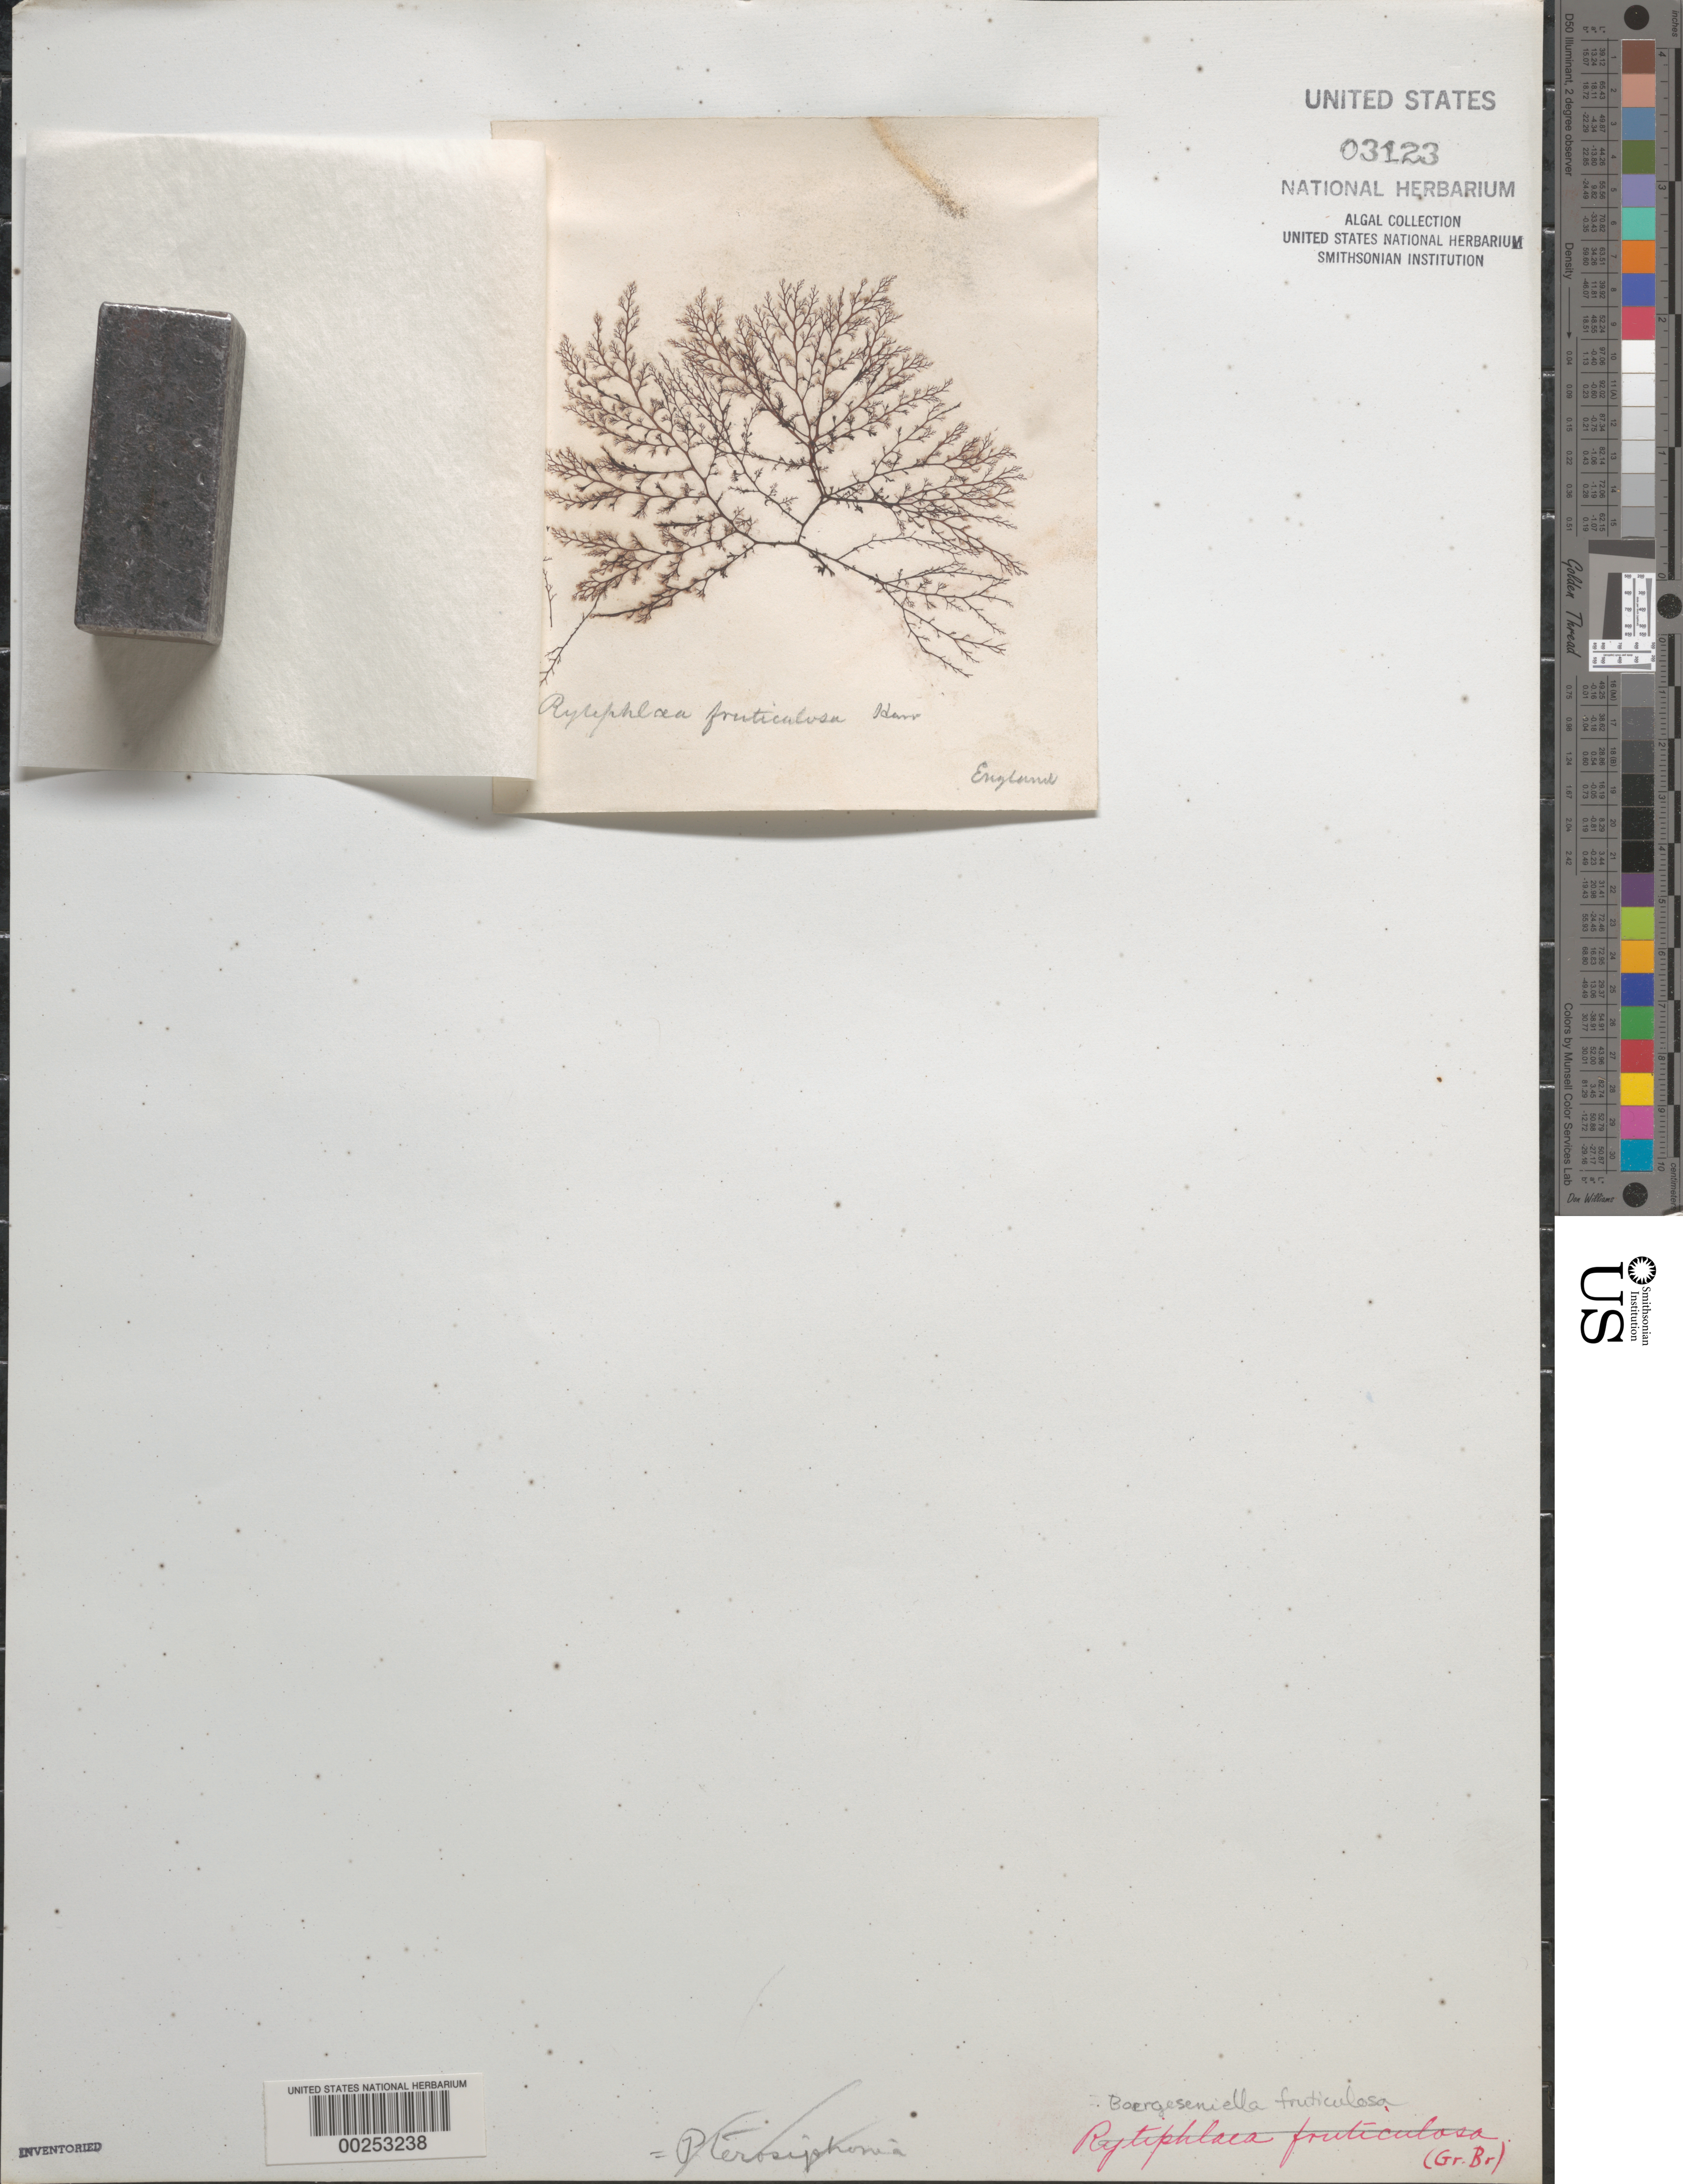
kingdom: Plantae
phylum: Rhodophyta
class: Florideophyceae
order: Ceramiales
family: Rhodomelaceae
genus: Boergeseniella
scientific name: Boergeseniella fruticulosa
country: United Kingdom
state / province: England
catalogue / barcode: US 3123